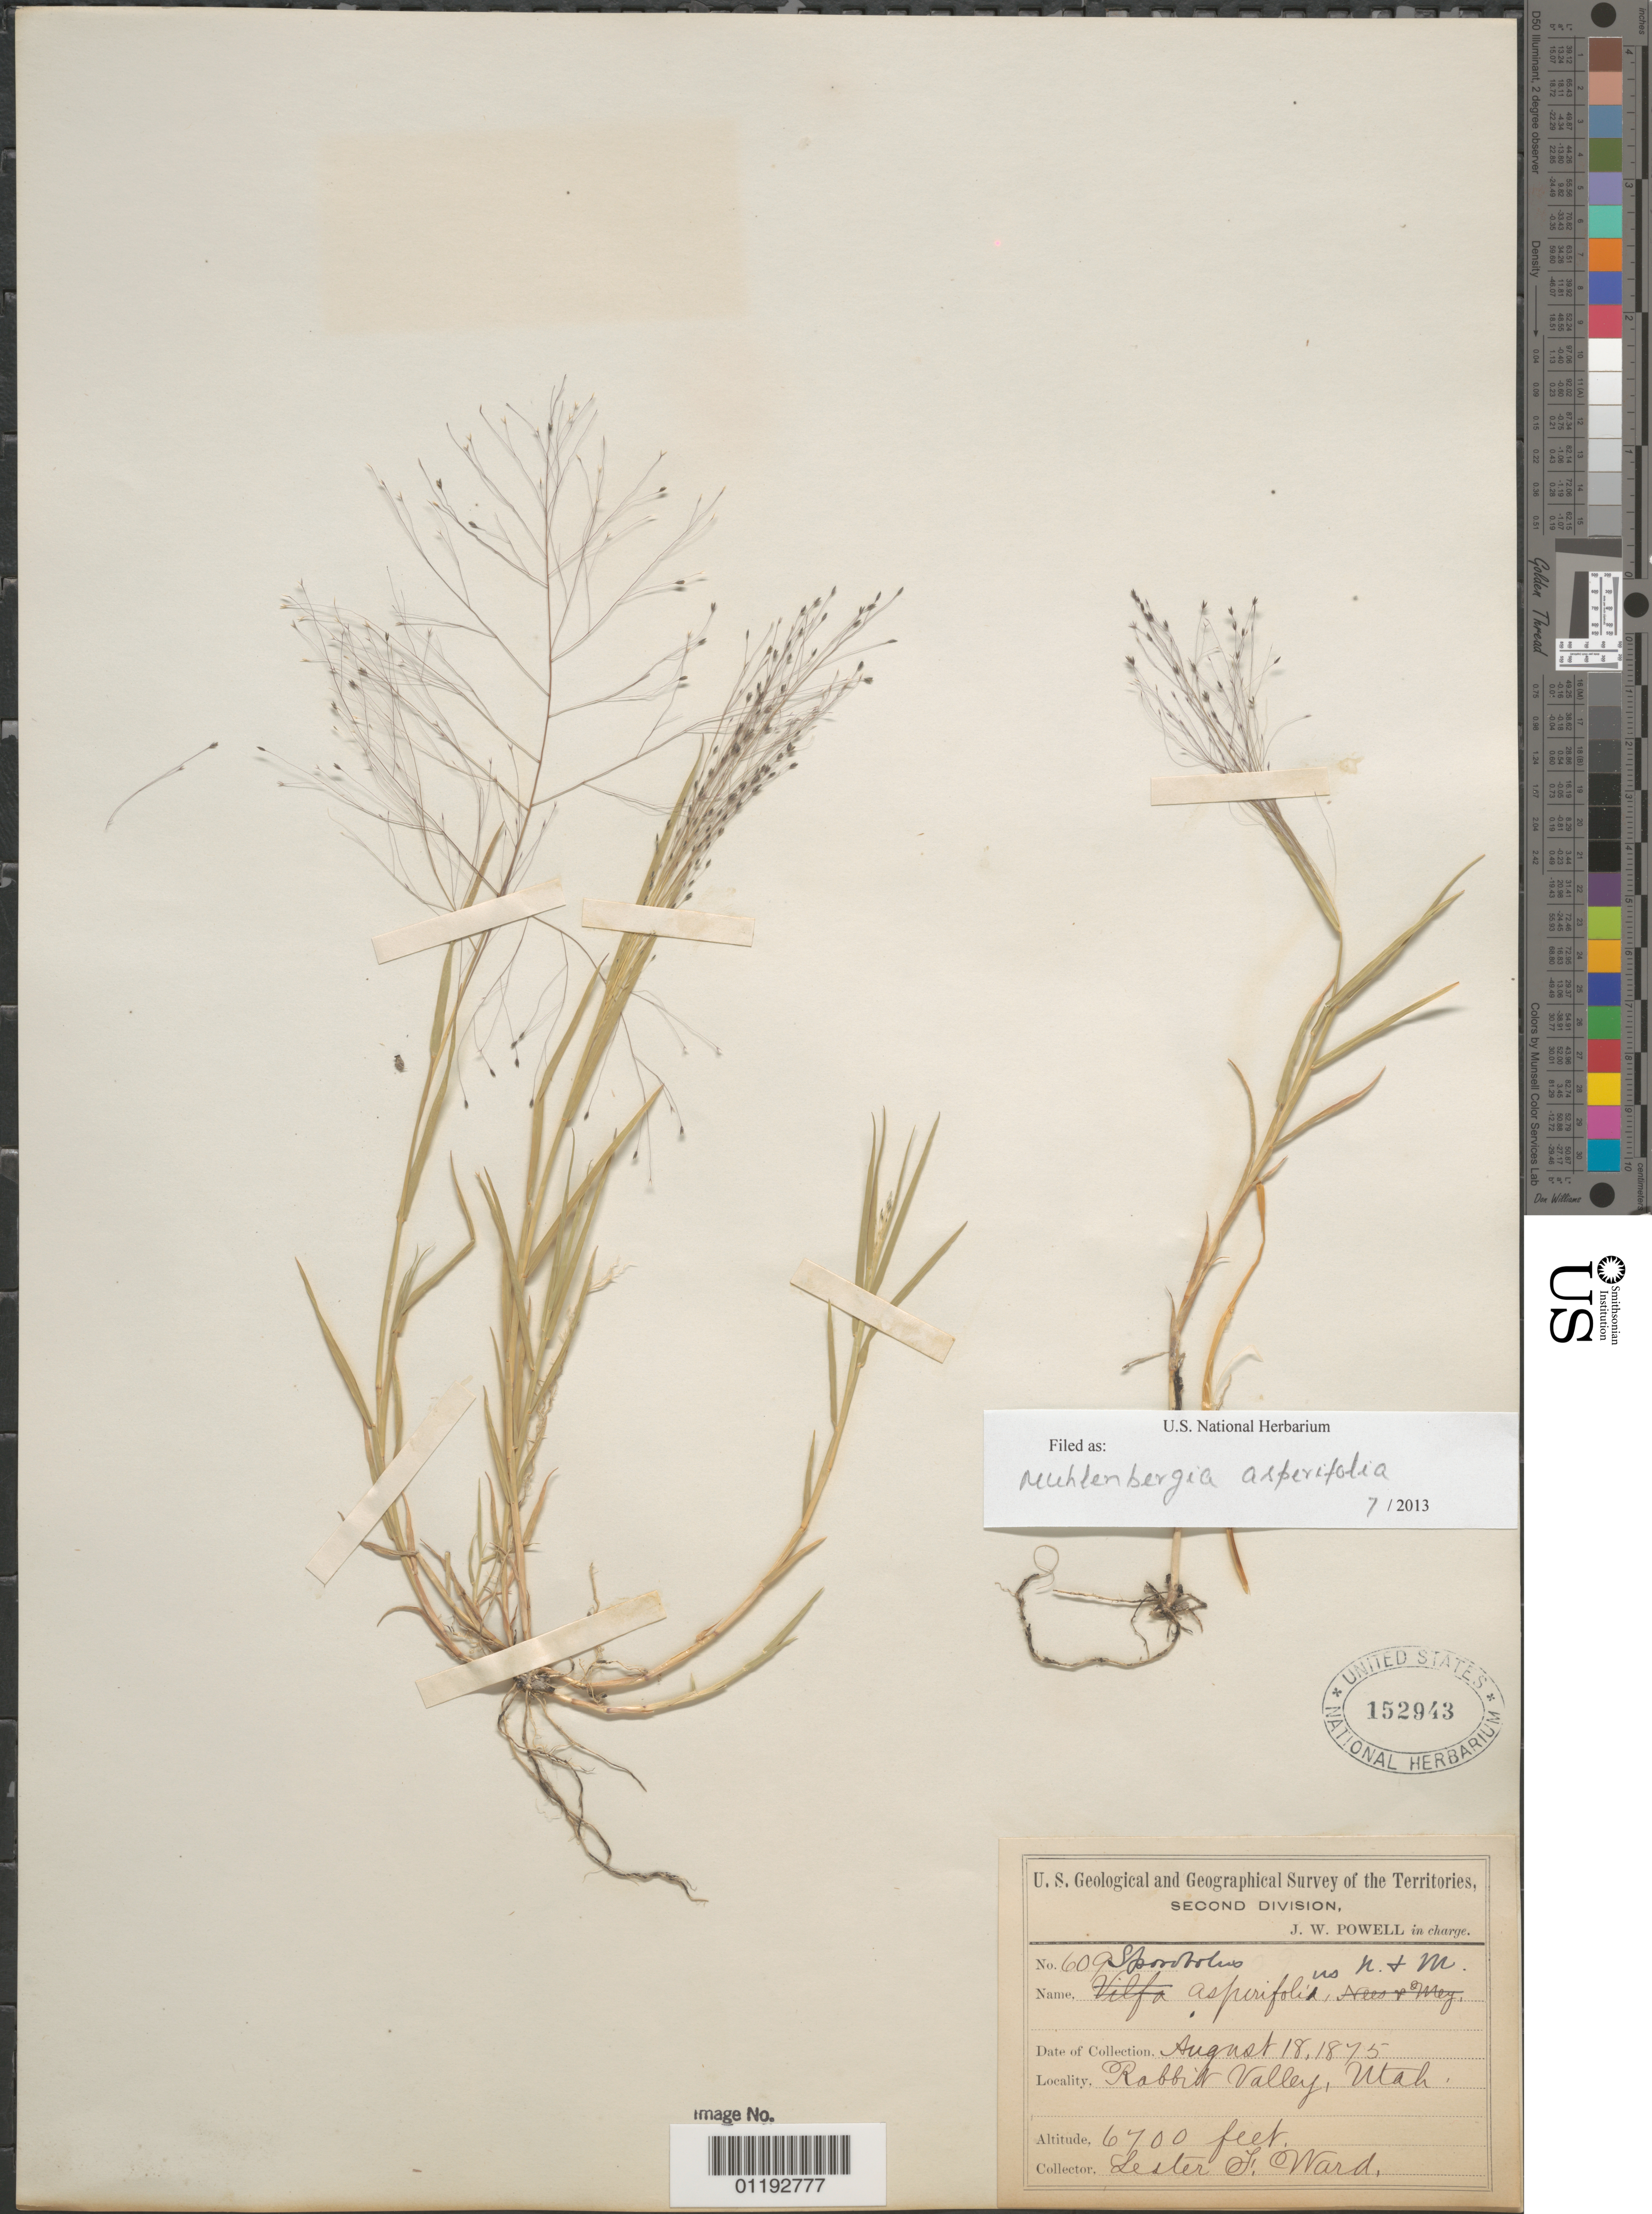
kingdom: Plantae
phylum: Tracheophyta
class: Liliopsida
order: Poales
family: Poaceae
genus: Muhlenbergia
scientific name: Muhlenbergia asperifolia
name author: (Nees & Meyen ex Trin.) Parodi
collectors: L. F. Ward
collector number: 609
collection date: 1875-08-18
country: United States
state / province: Utah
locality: Rabbit Valley.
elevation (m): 2042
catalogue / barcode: US 152943